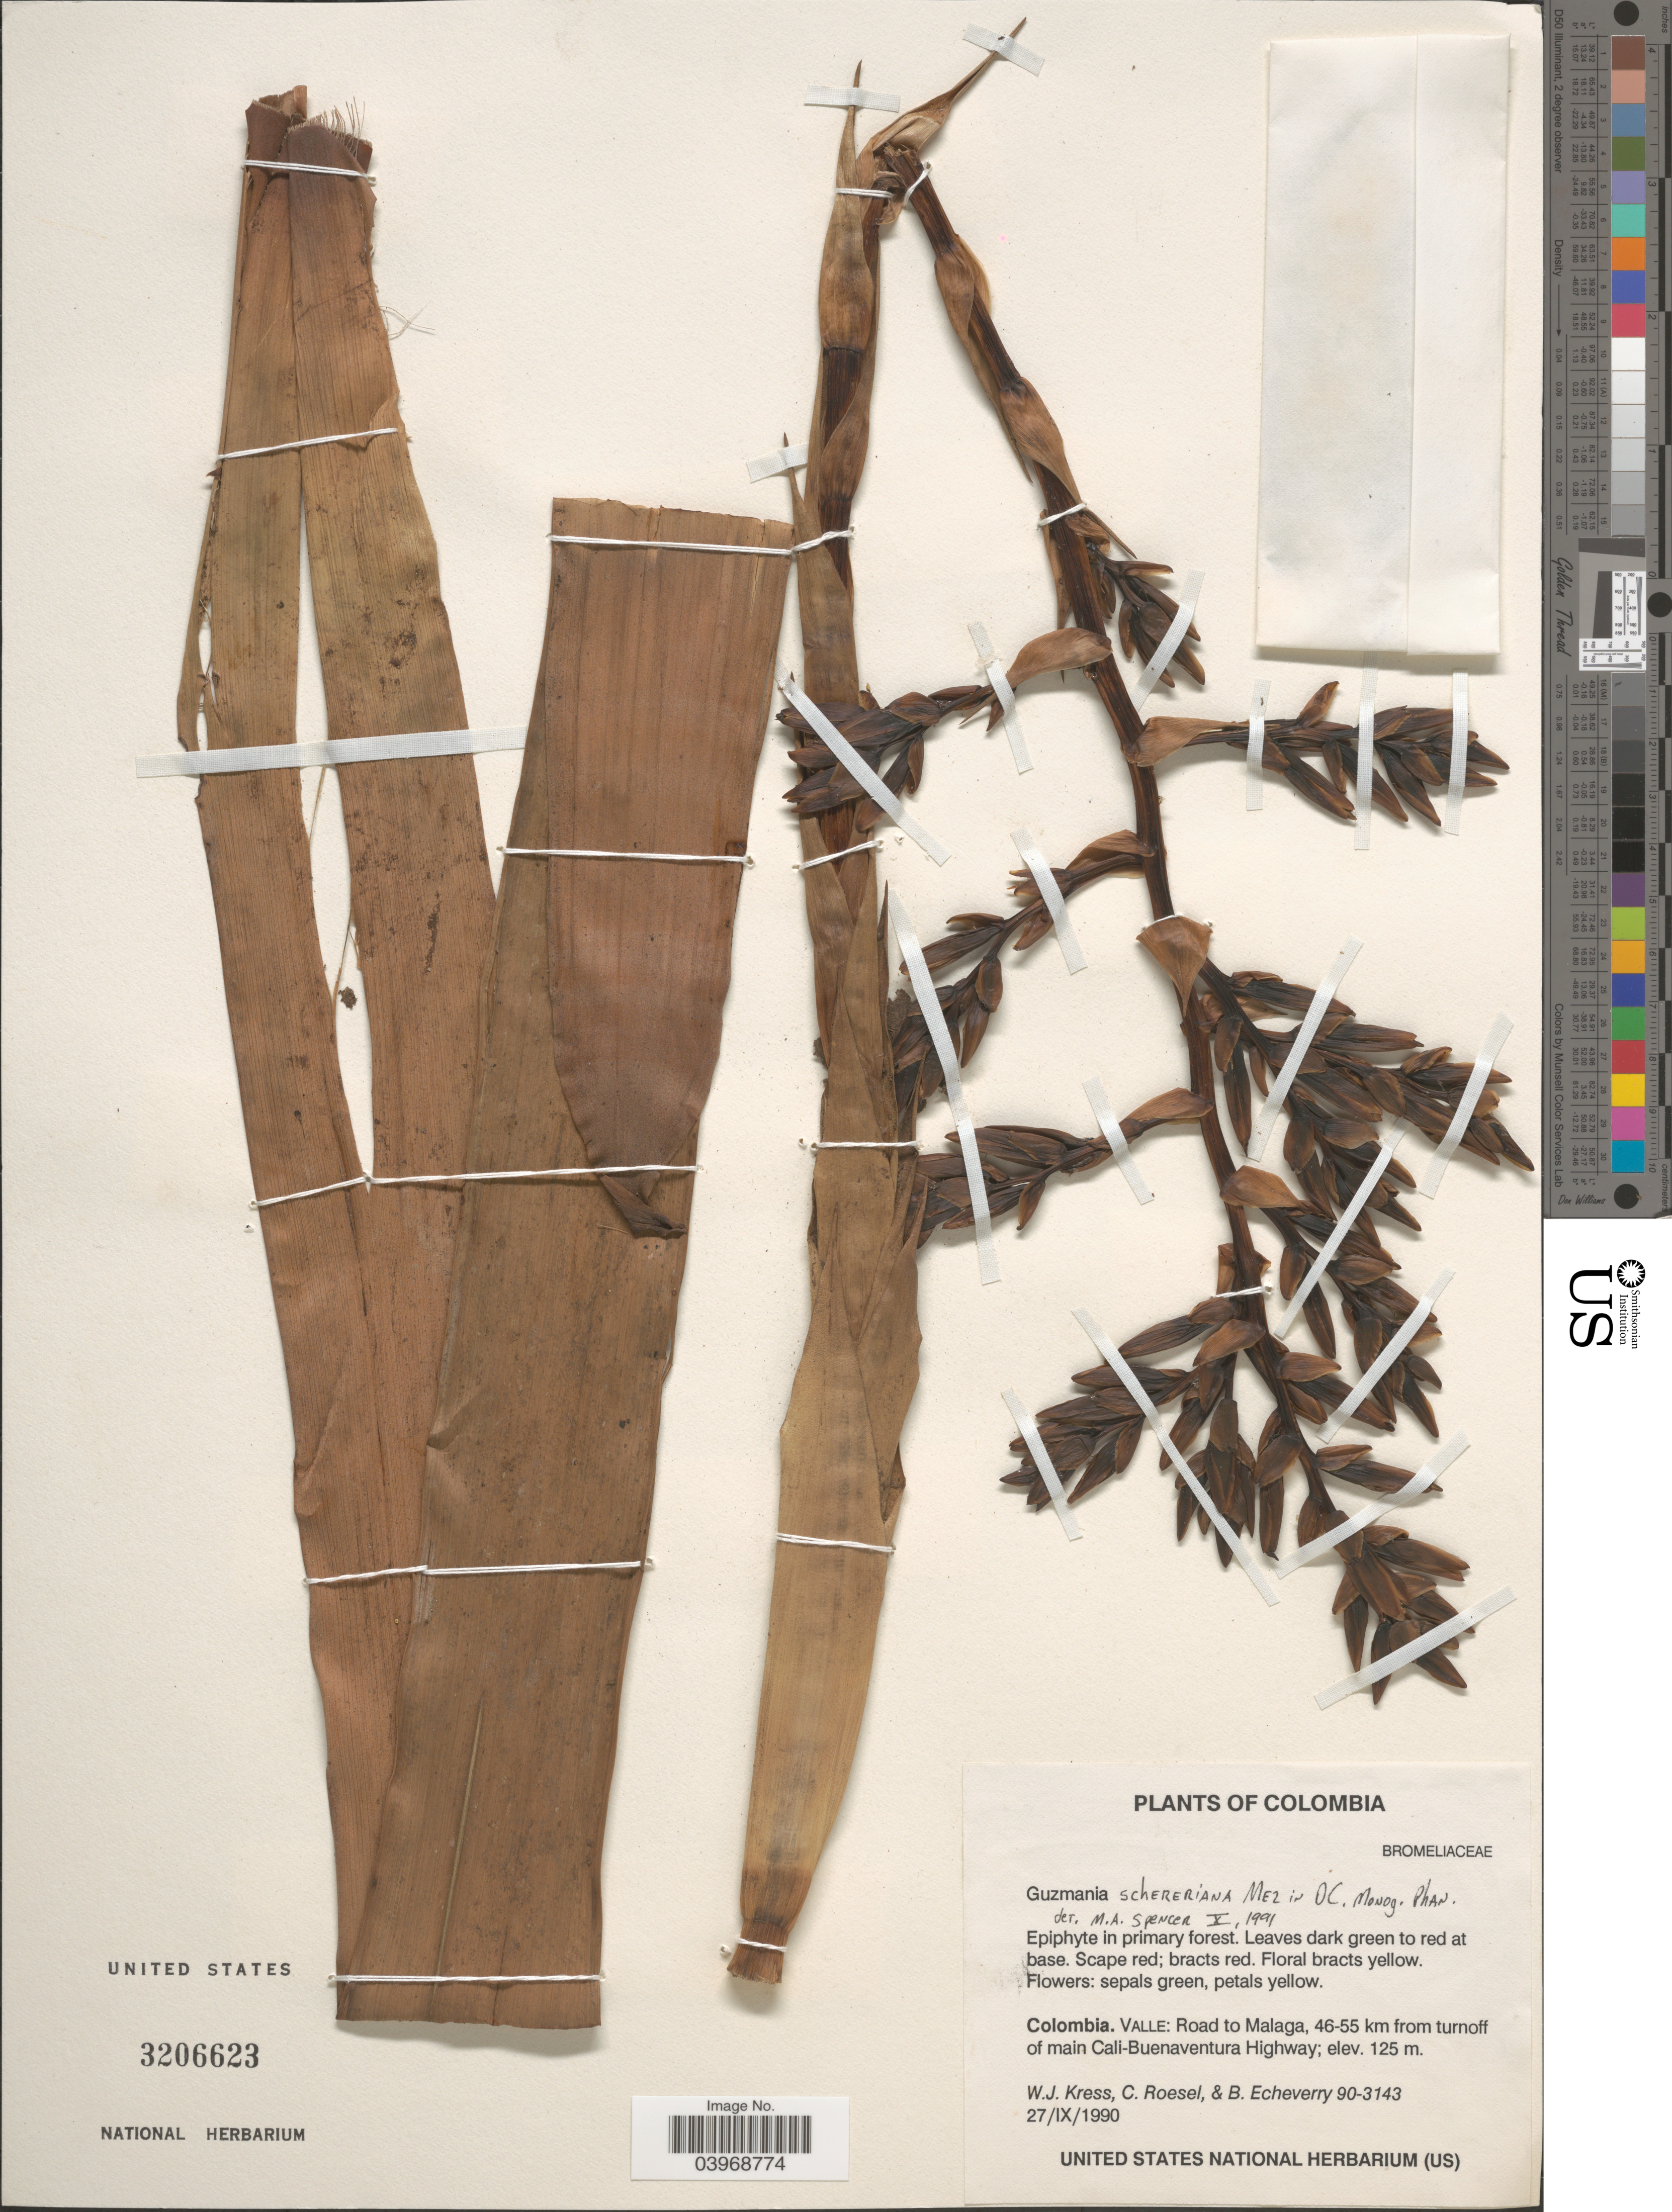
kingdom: Plantae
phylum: Tracheophyta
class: Liliopsida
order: Poales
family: Bromeliaceae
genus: Guzmania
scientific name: Guzmania scherzeriana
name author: Mez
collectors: W. J. Kress, C. S. Roesel & B. Echeverry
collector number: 90-3143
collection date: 1990-09-27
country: Colombia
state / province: Valle del Cauca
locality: Valle: Road to Malaga, 46-55 km from turnoff of main Cali-Buenaventura Highway.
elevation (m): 125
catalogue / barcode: US 3206623